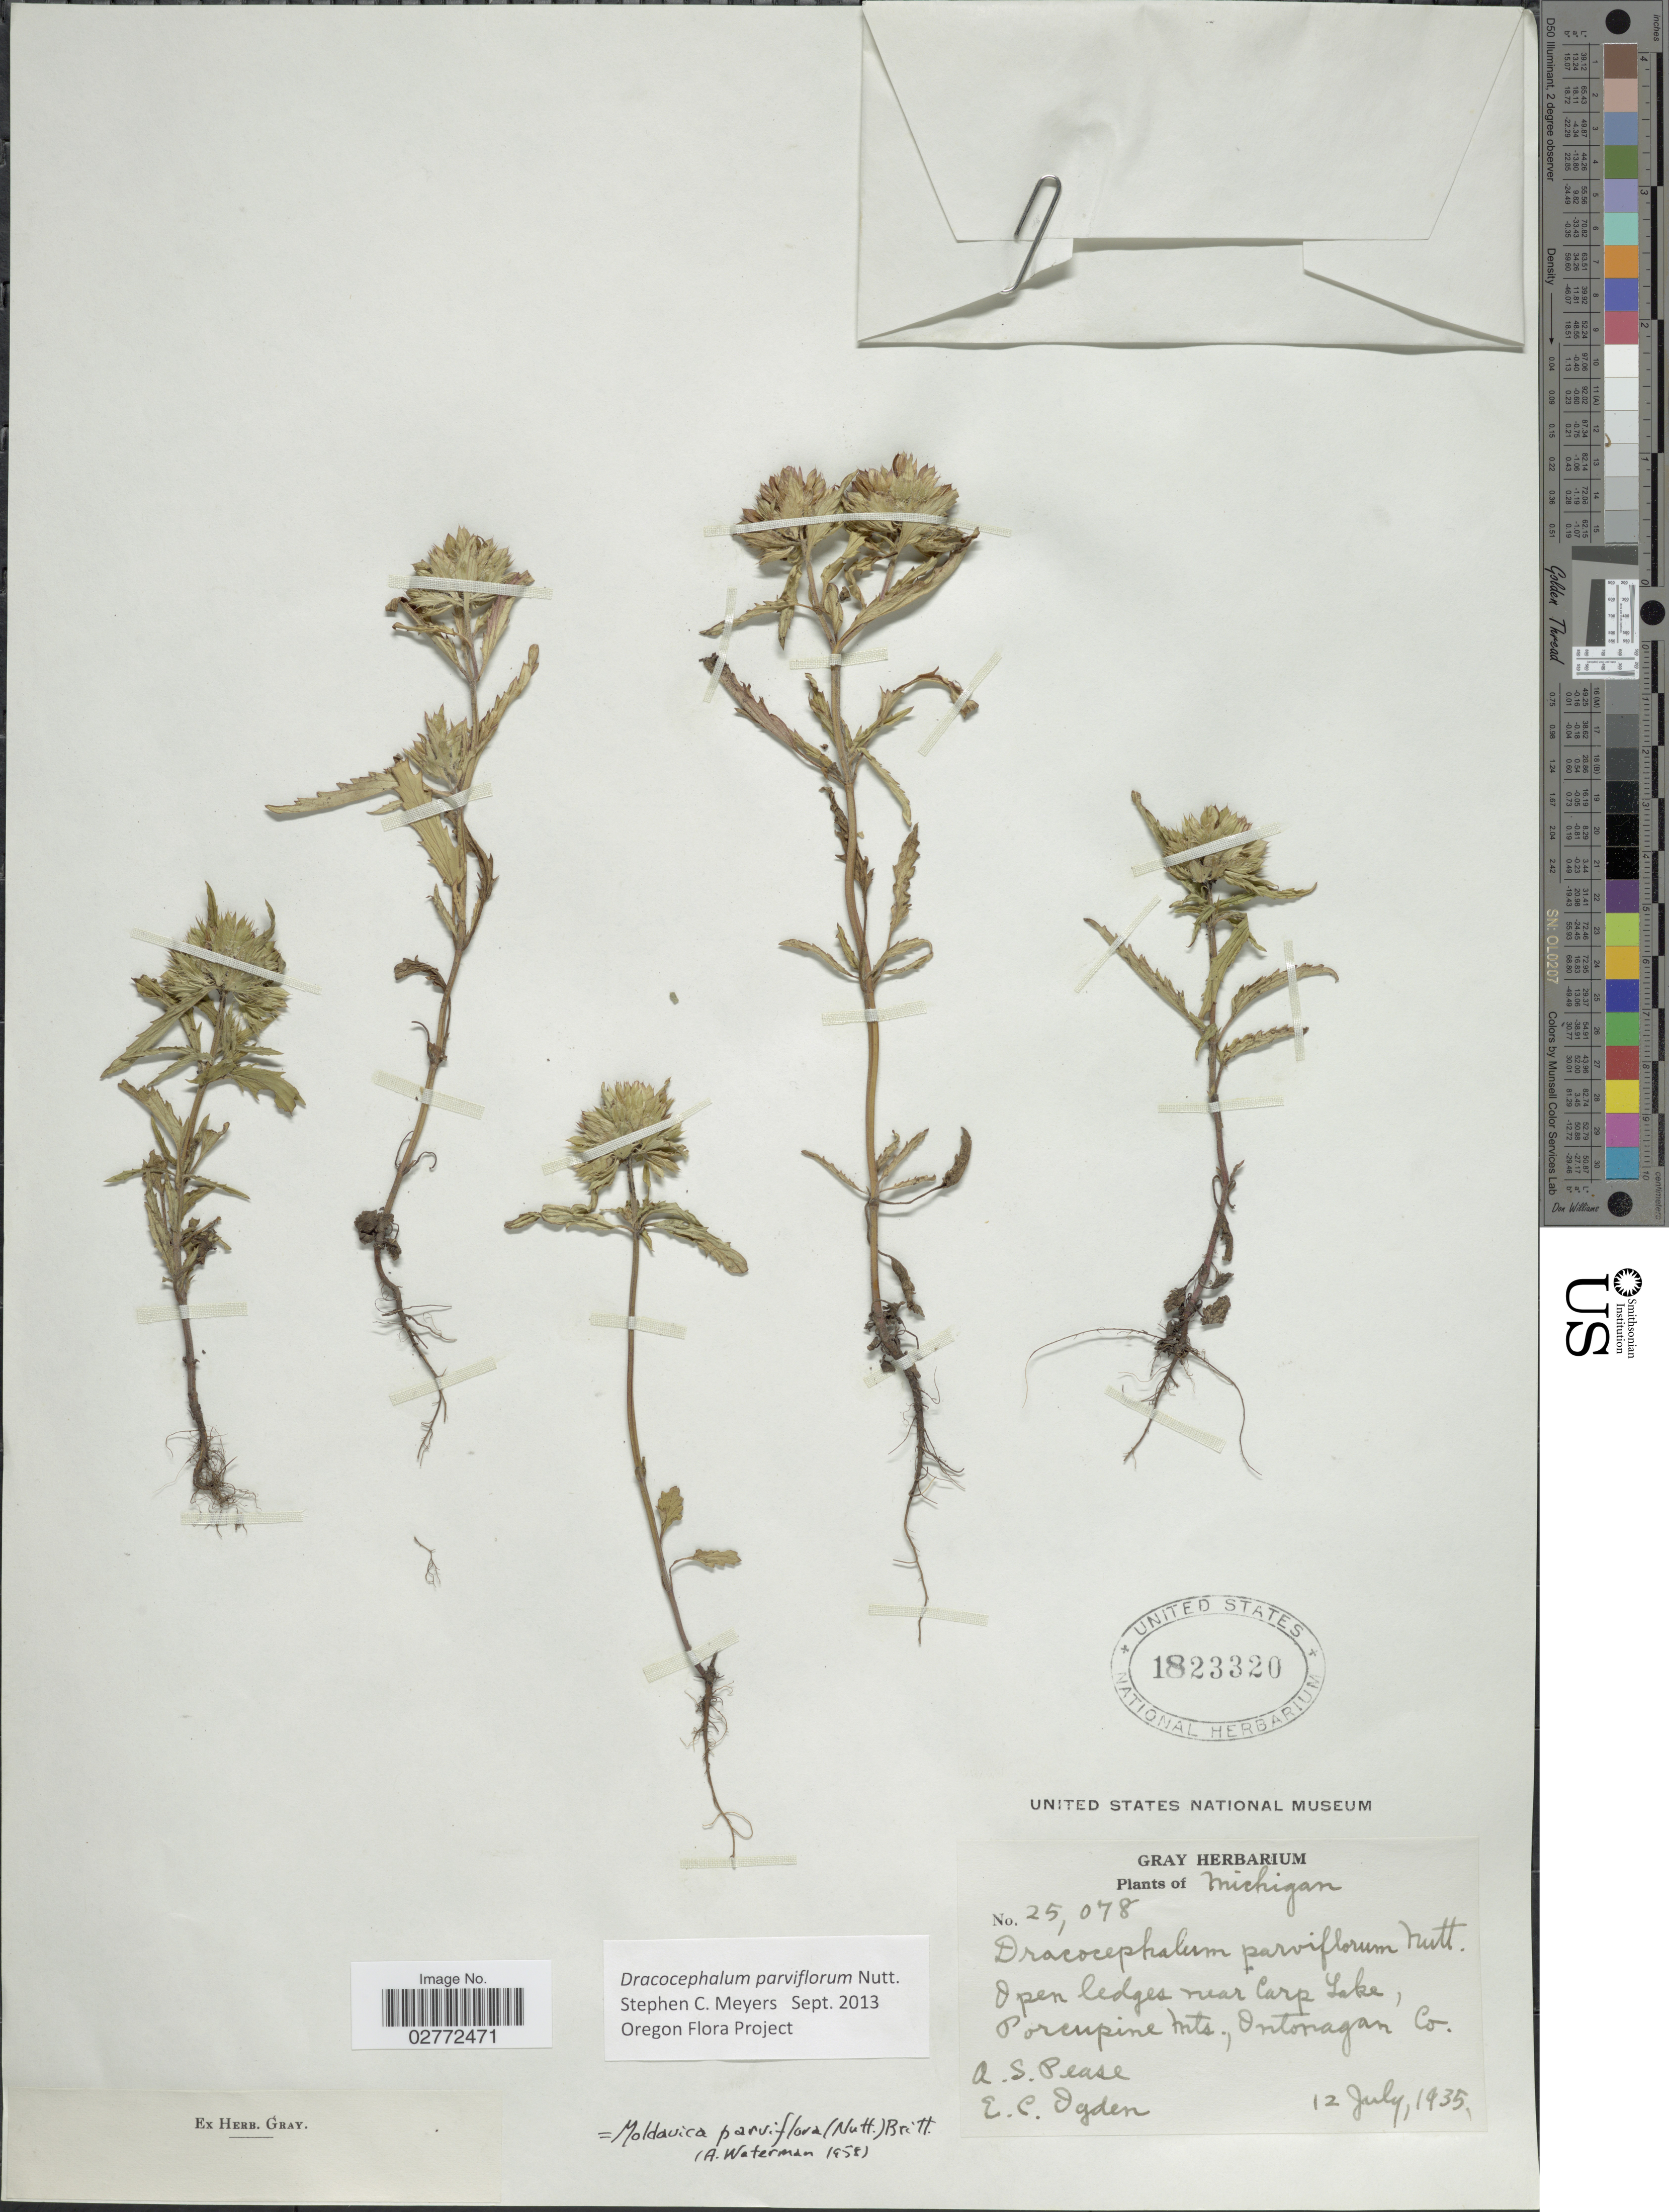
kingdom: Plantae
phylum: Tracheophyta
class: Magnoliopsida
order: Lamiales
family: Lamiaceae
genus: Dracocephalum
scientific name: Dracocephalum parviflorum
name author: Nutt.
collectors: A. S. Pease & E. Ogden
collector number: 25078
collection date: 1935-07-12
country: United States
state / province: Michigan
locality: Open ledges near Carp Lake, Porcupine Mts., Ontonagan Co.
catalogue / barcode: US 1823320